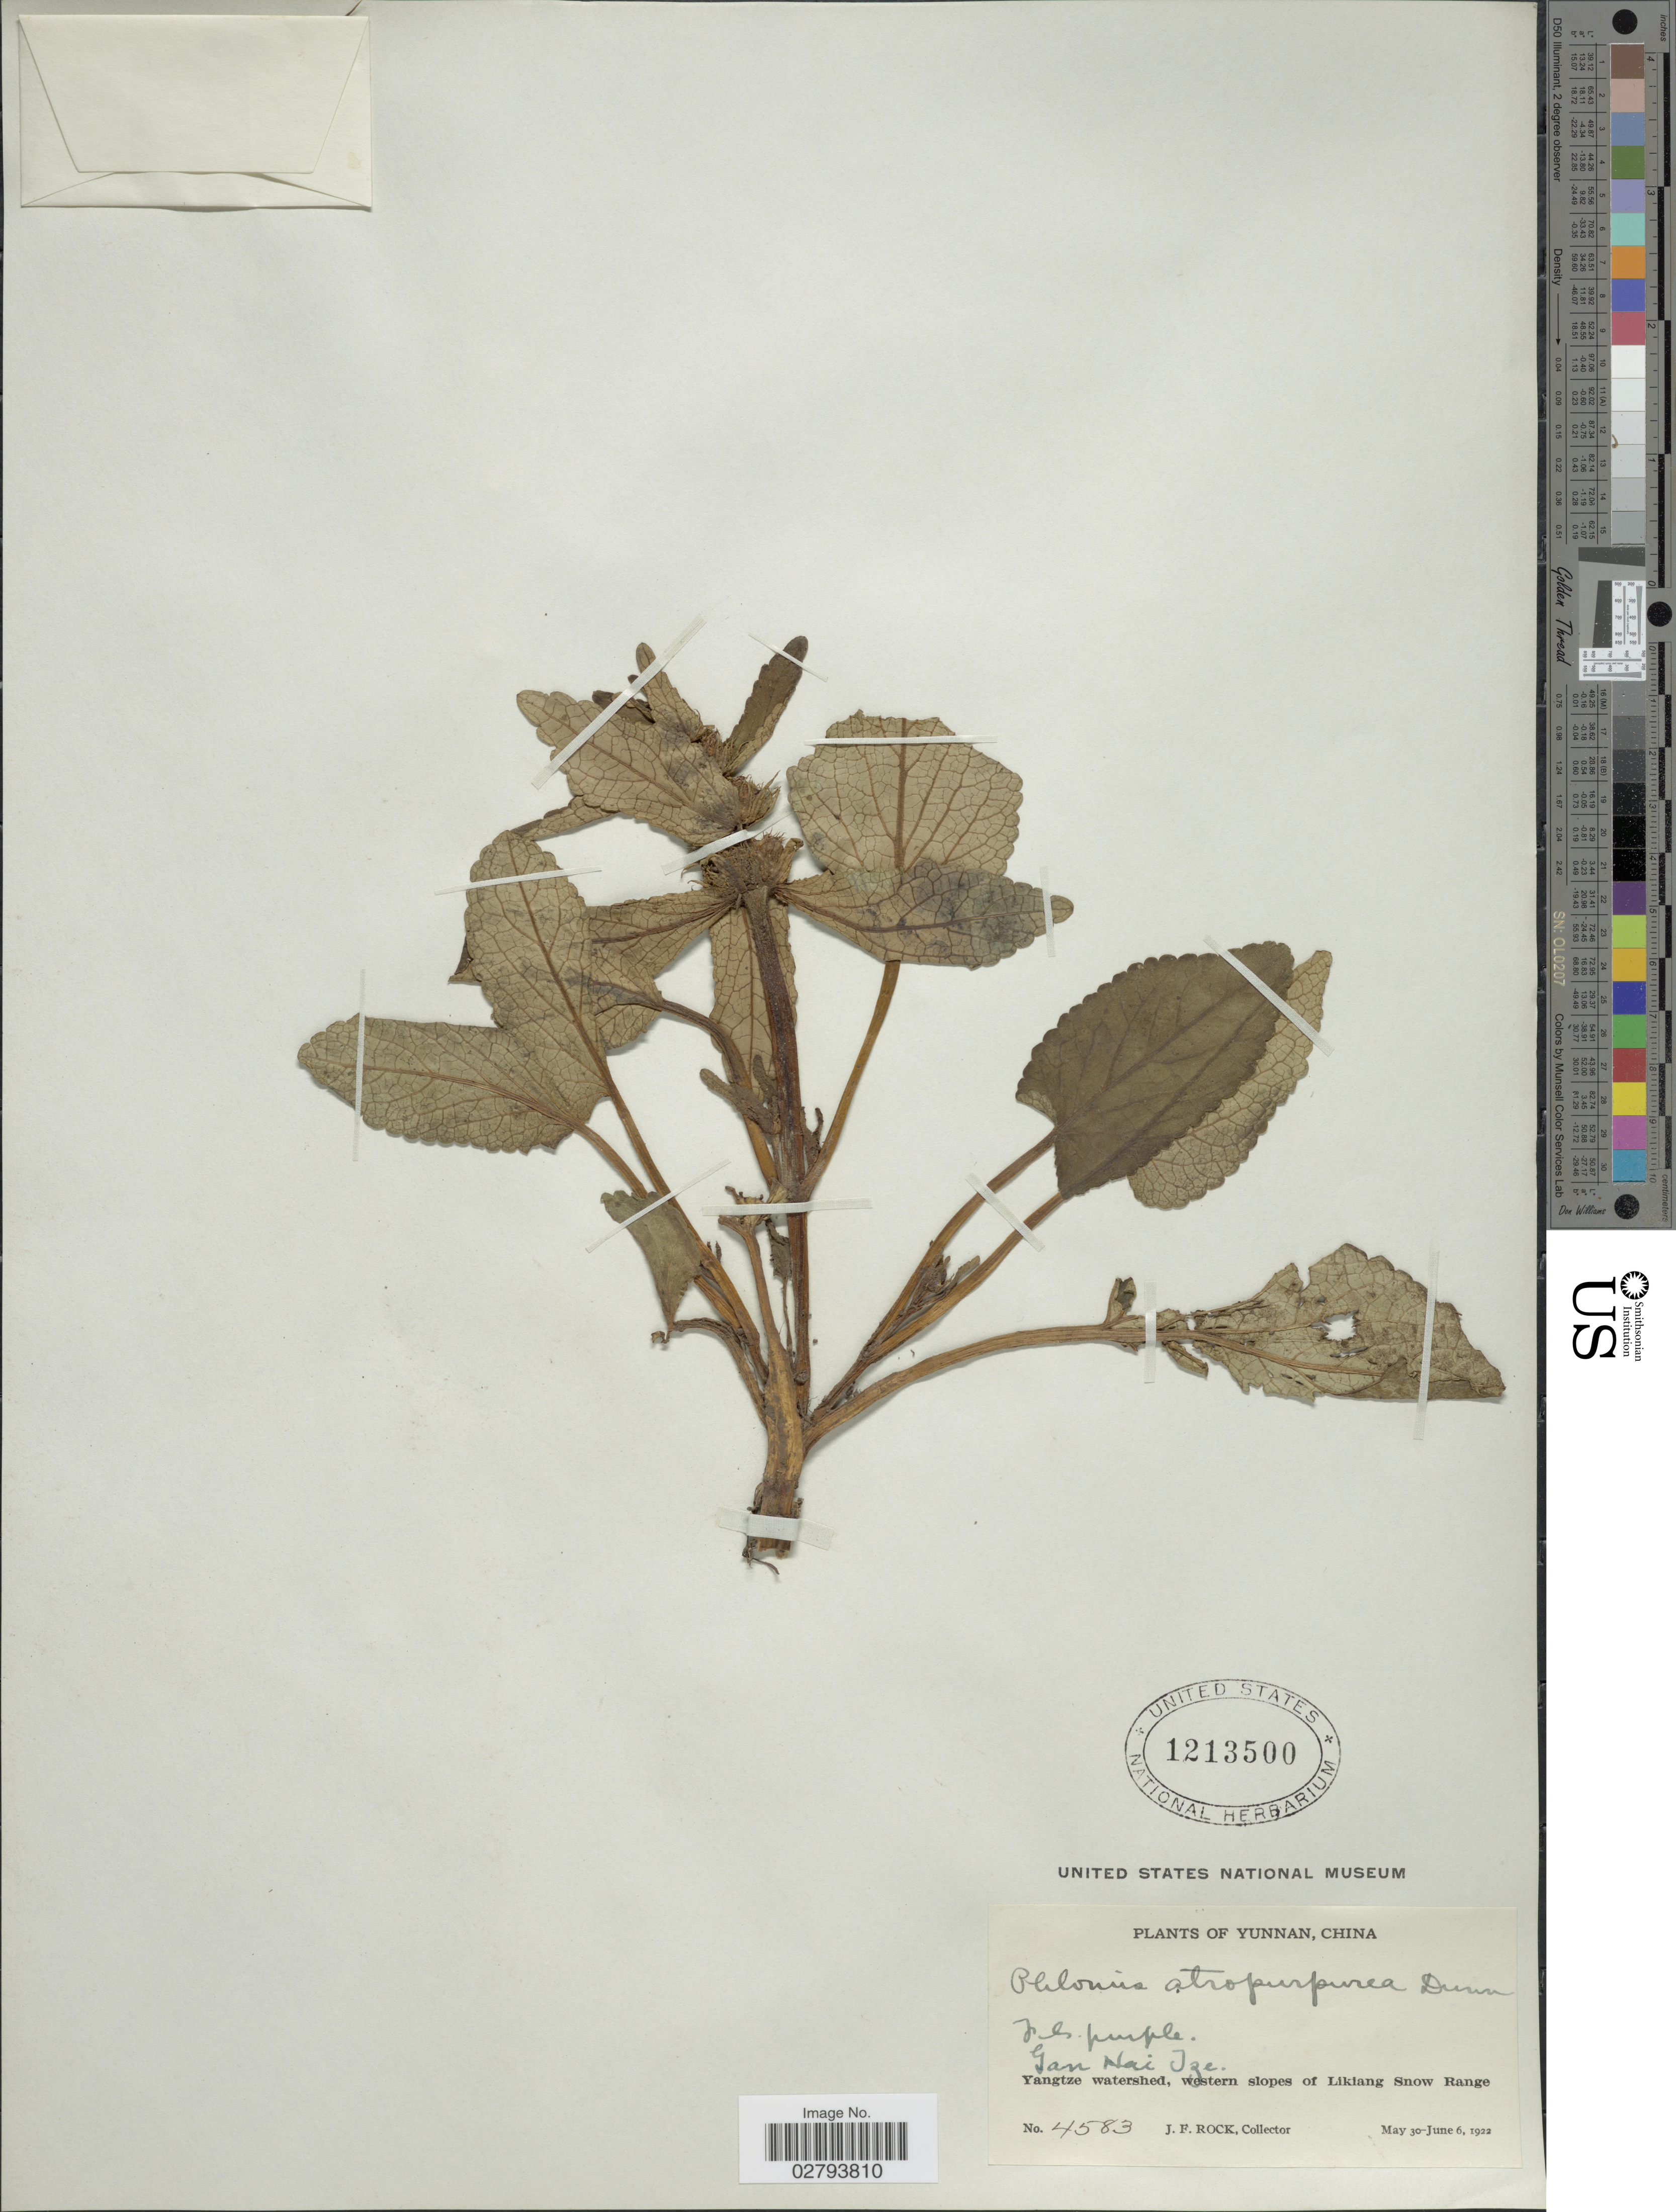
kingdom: Plantae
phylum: Tracheophyta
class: Magnoliopsida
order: Lamiales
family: Lamiaceae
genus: Phlomoides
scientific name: Phlomoides atropurpurea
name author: (Dunn) Kamelin & Makhm.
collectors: J. Rock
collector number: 4583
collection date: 1922-05-30/1922-06-06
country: China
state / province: Yunnan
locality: Gan Hai Tze, Yangtze watershed, western slopes of Likiang Snow Range.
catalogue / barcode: US 1213500